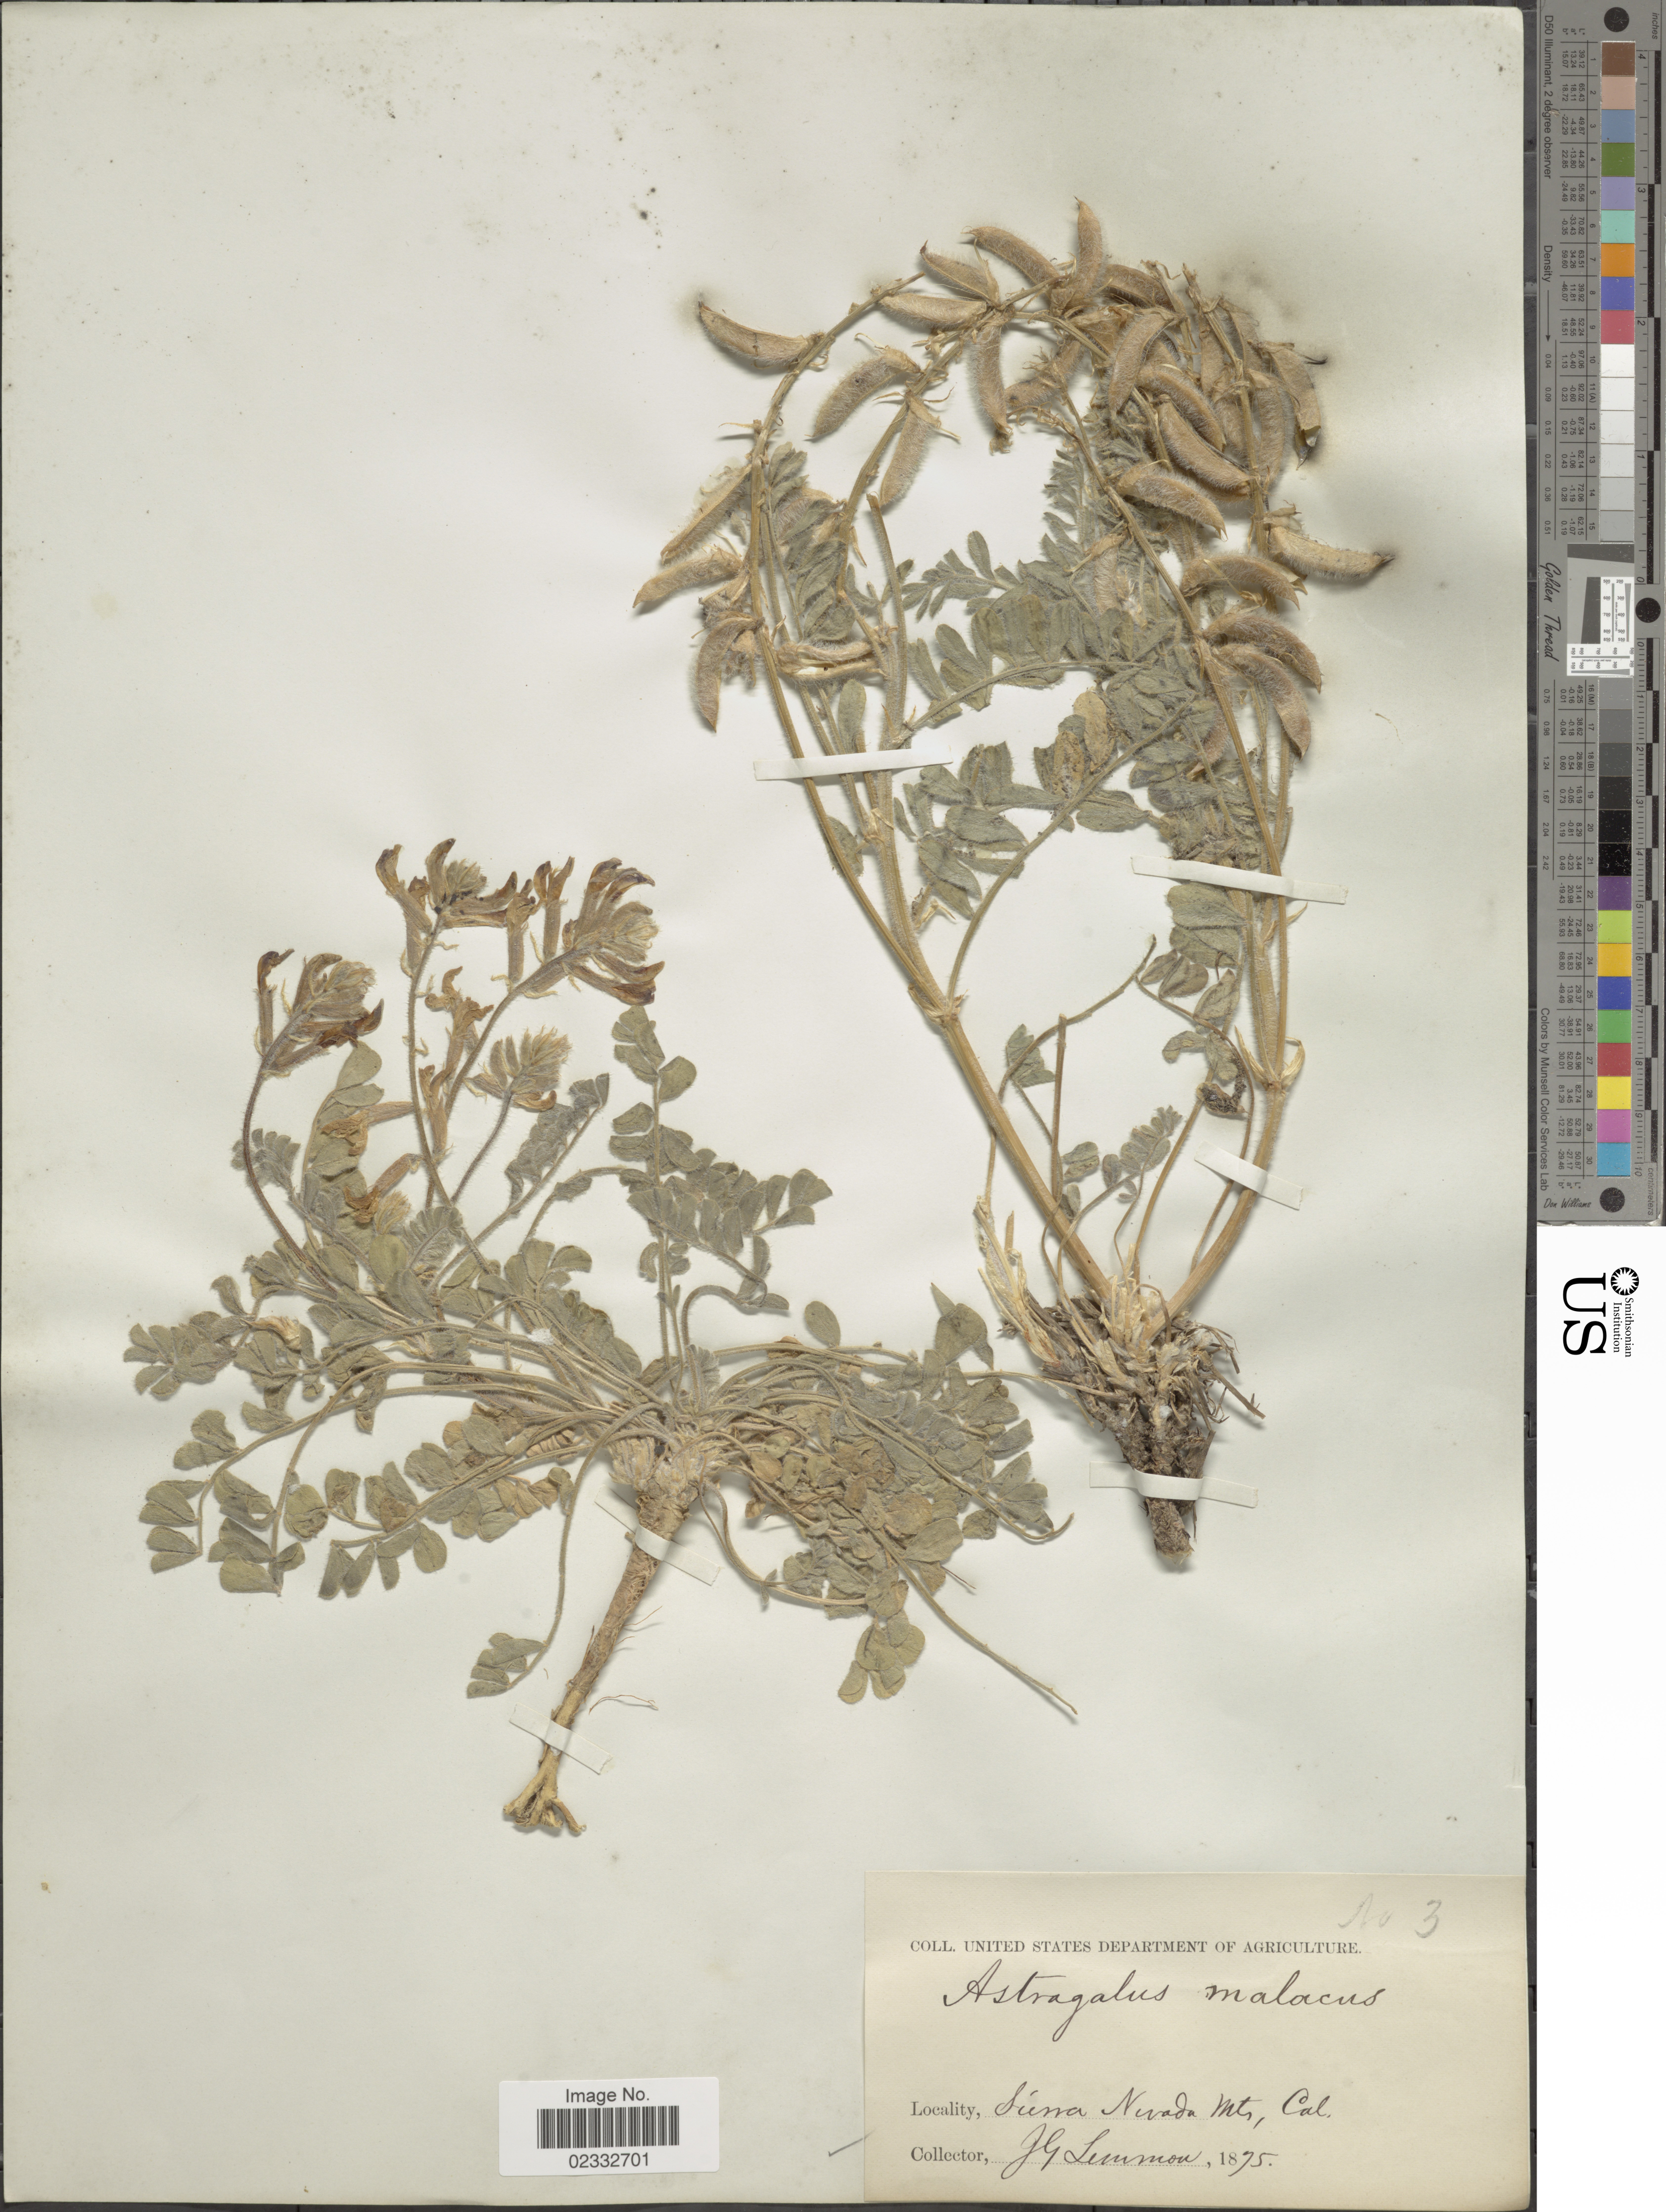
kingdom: Plantae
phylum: Tracheophyta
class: Magnoliopsida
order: Fabales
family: Fabaceae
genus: Astragalus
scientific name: Astragalus malacus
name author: A. Gray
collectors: J. Lemmon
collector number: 3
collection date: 1875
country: United States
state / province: California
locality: Sierra, Nevada Mts.